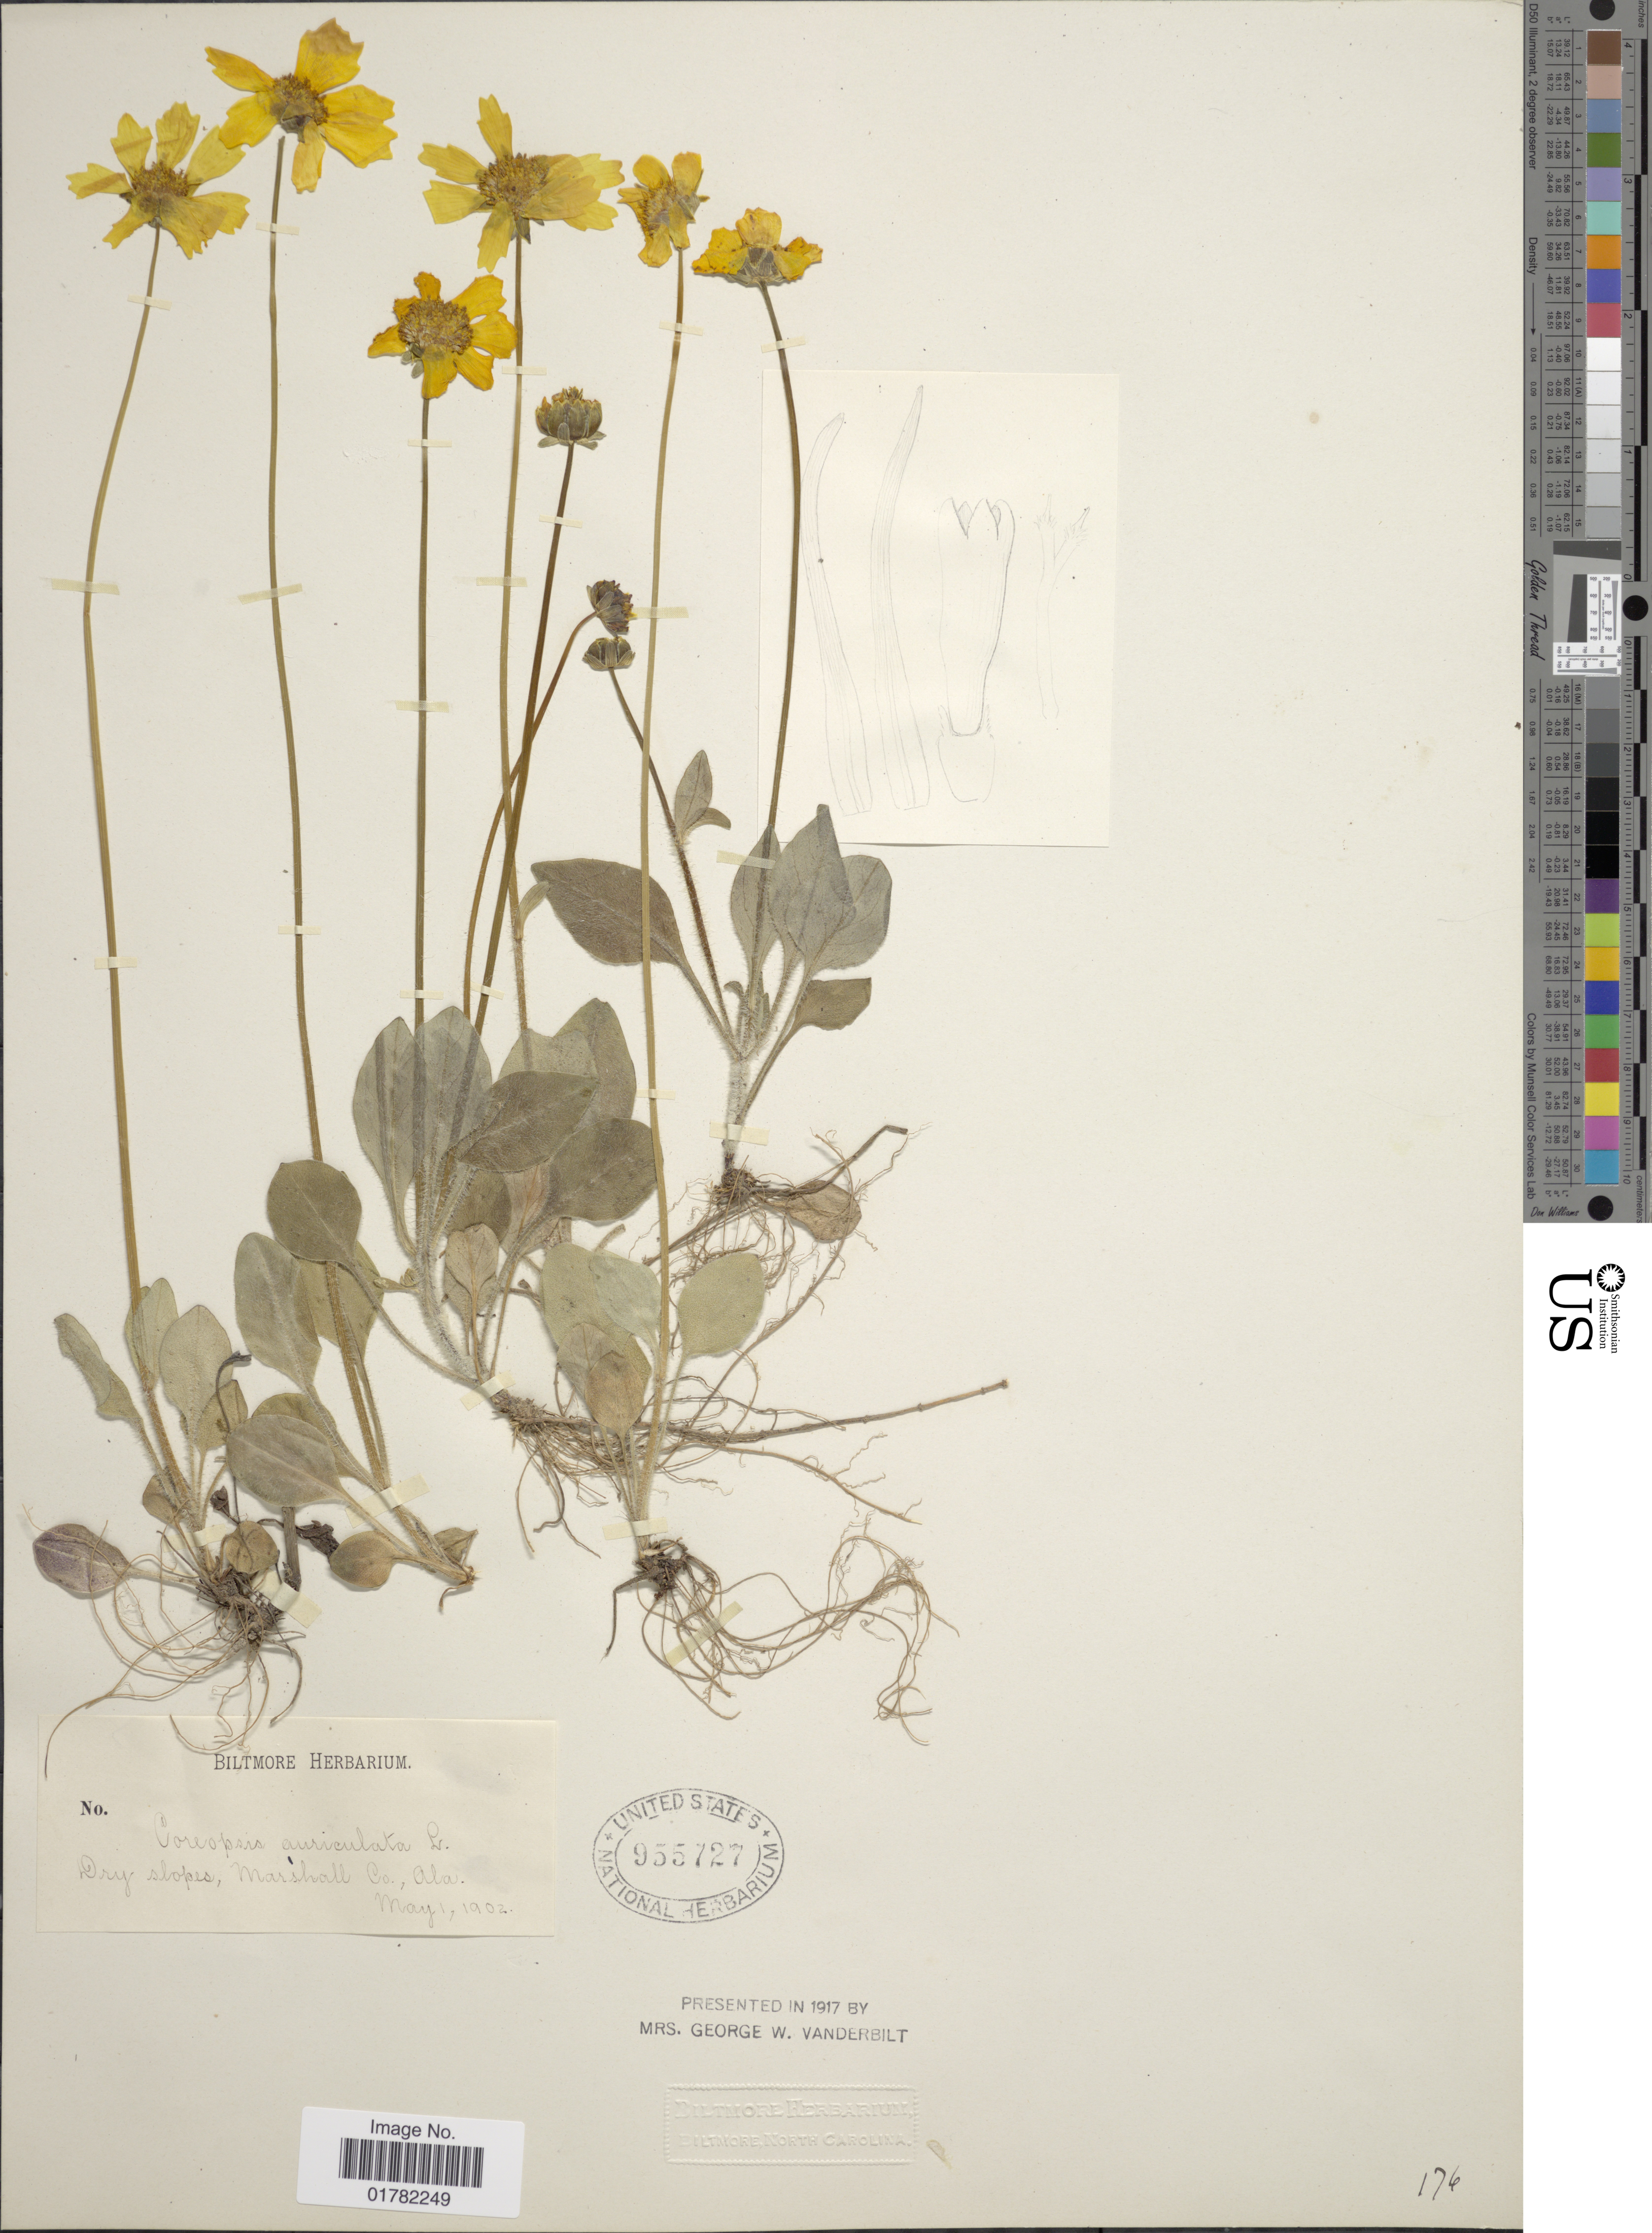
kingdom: Plantae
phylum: Tracheophyta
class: Magnoliopsida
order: Asterales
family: Asteraceae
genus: Coreopsis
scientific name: Coreopsis auriculata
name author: L.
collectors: ex herb. Biltmore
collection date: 1902-05-01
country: United States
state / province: Alabama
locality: Dry slopes, Marshall Co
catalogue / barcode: US 955727